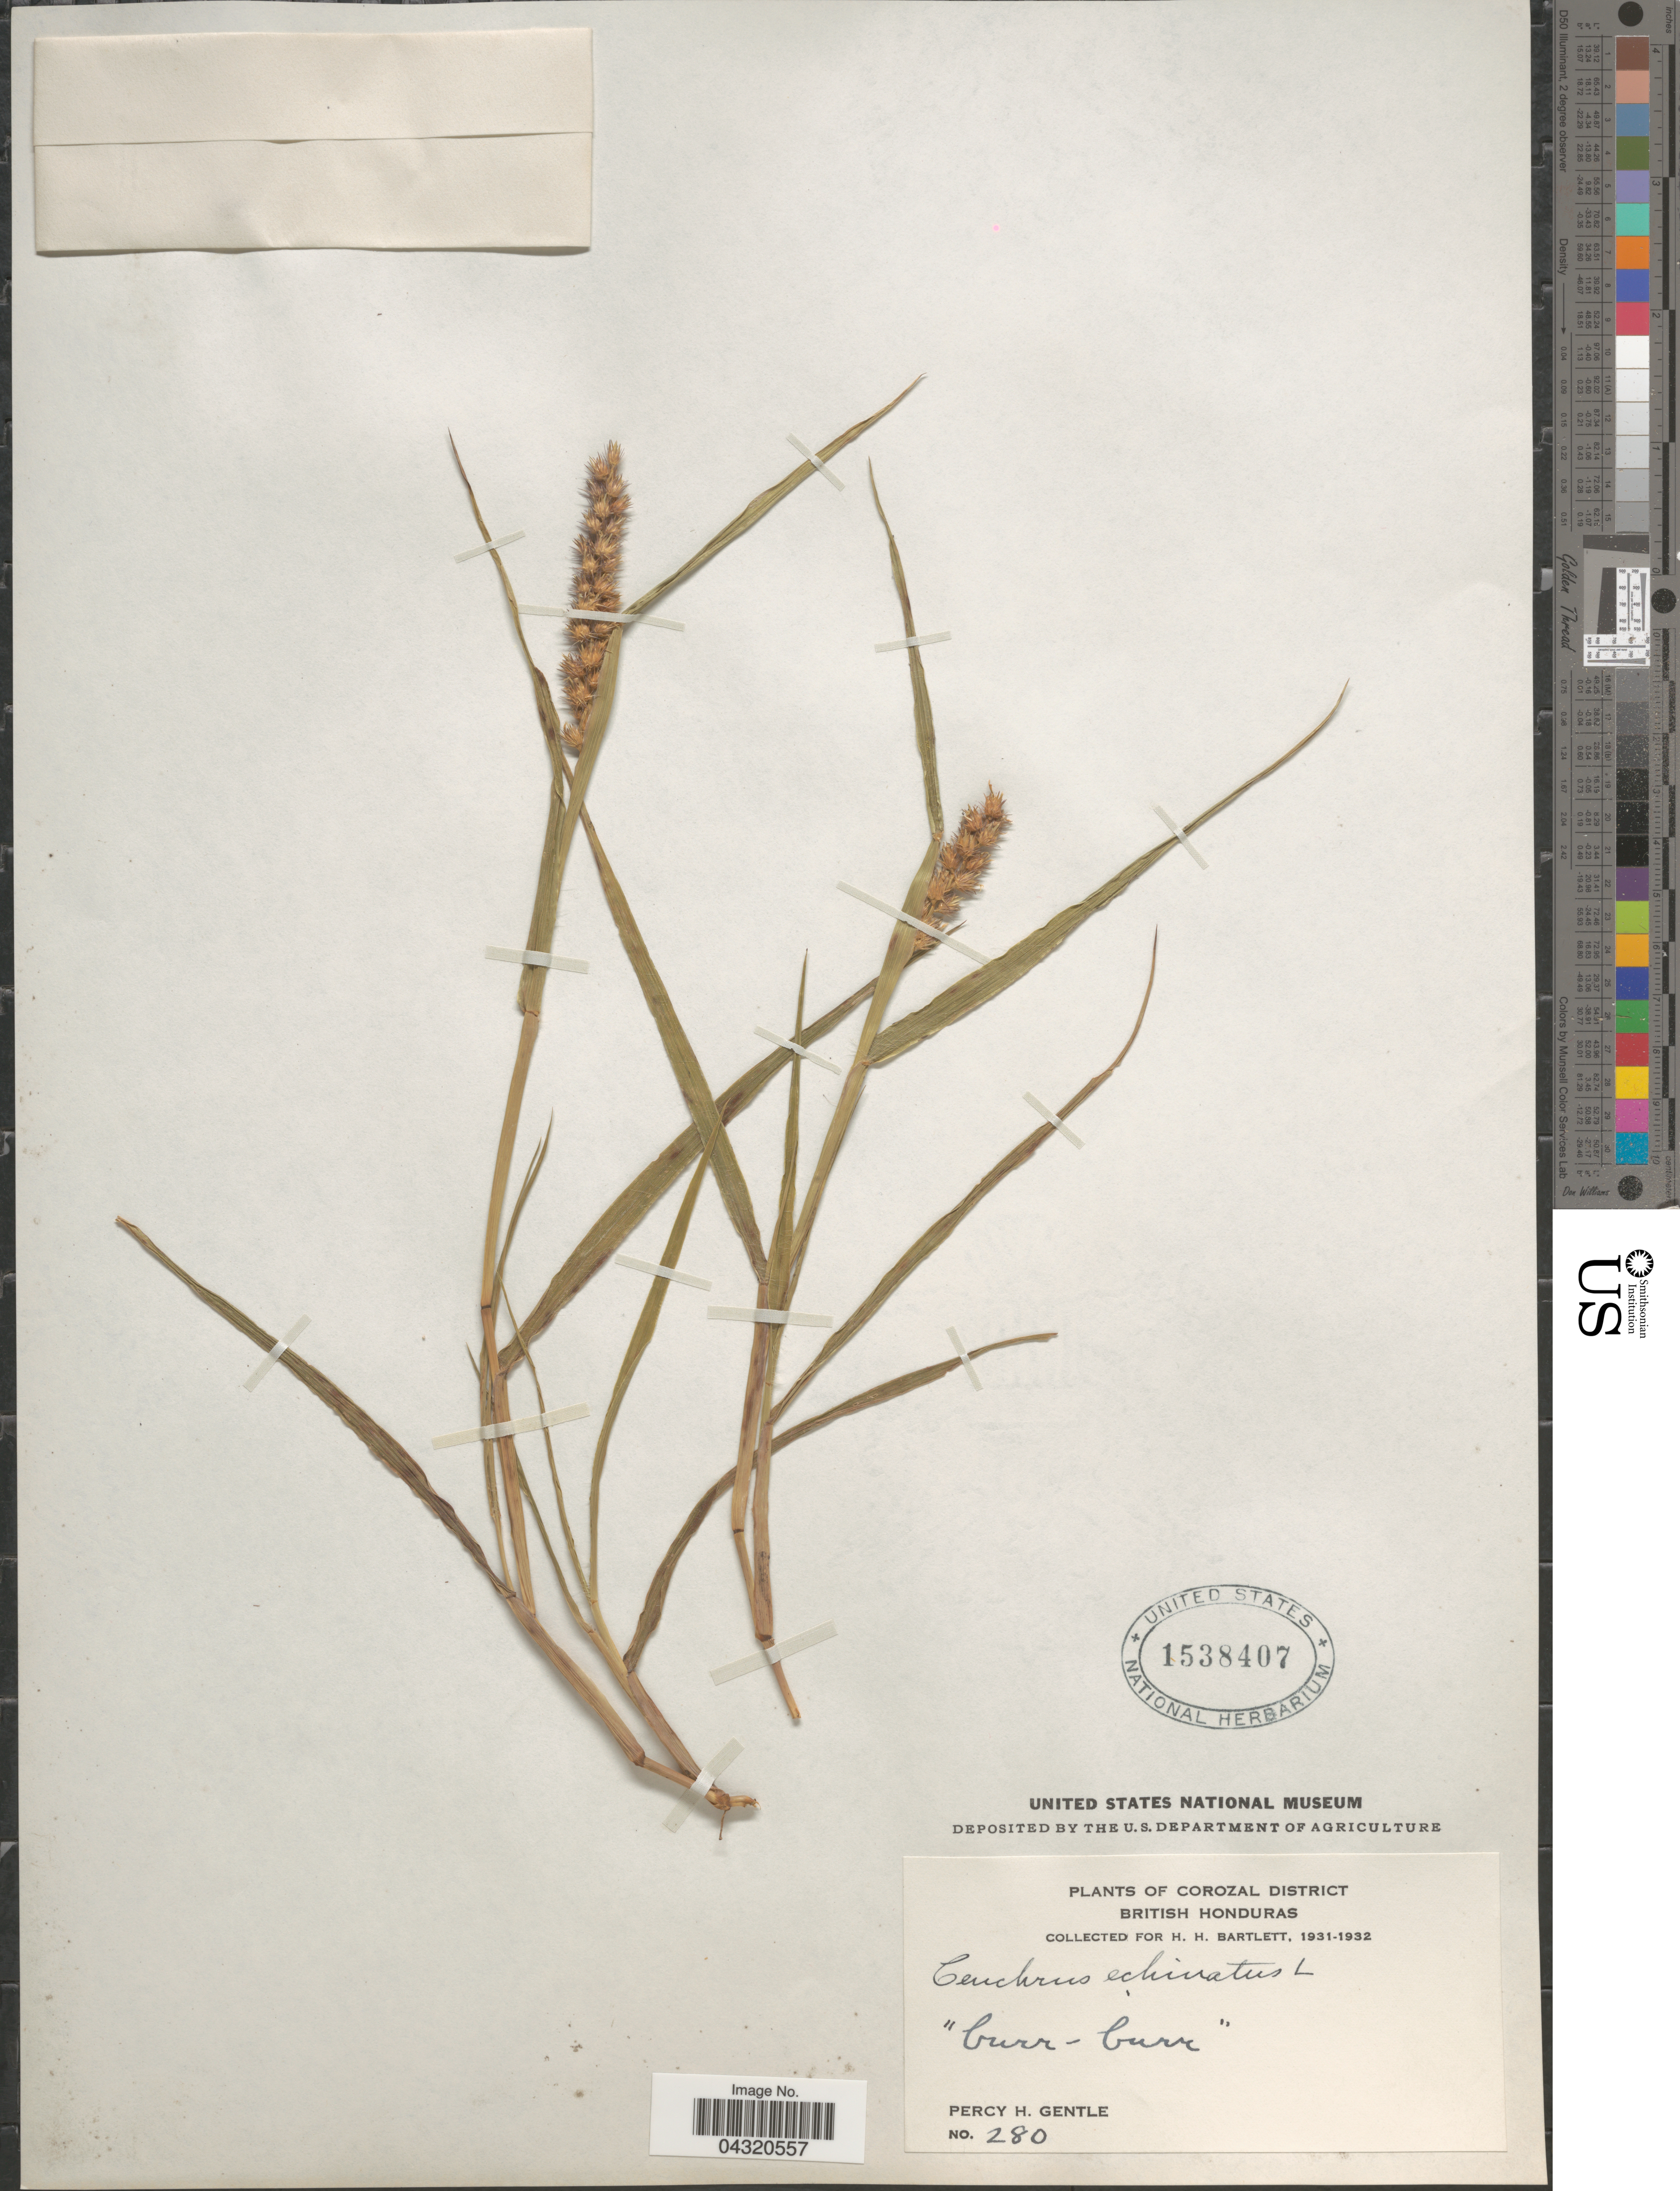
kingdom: Plantae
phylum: Tracheophyta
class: Liliopsida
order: Poales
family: Poaceae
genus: Cenchrus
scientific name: Cenchrus echinatus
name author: L.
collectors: P. H. Gentle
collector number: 280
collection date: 1931/1932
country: Belize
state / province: Corozal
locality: Corozal District. British Honduras.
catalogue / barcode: US 1538407